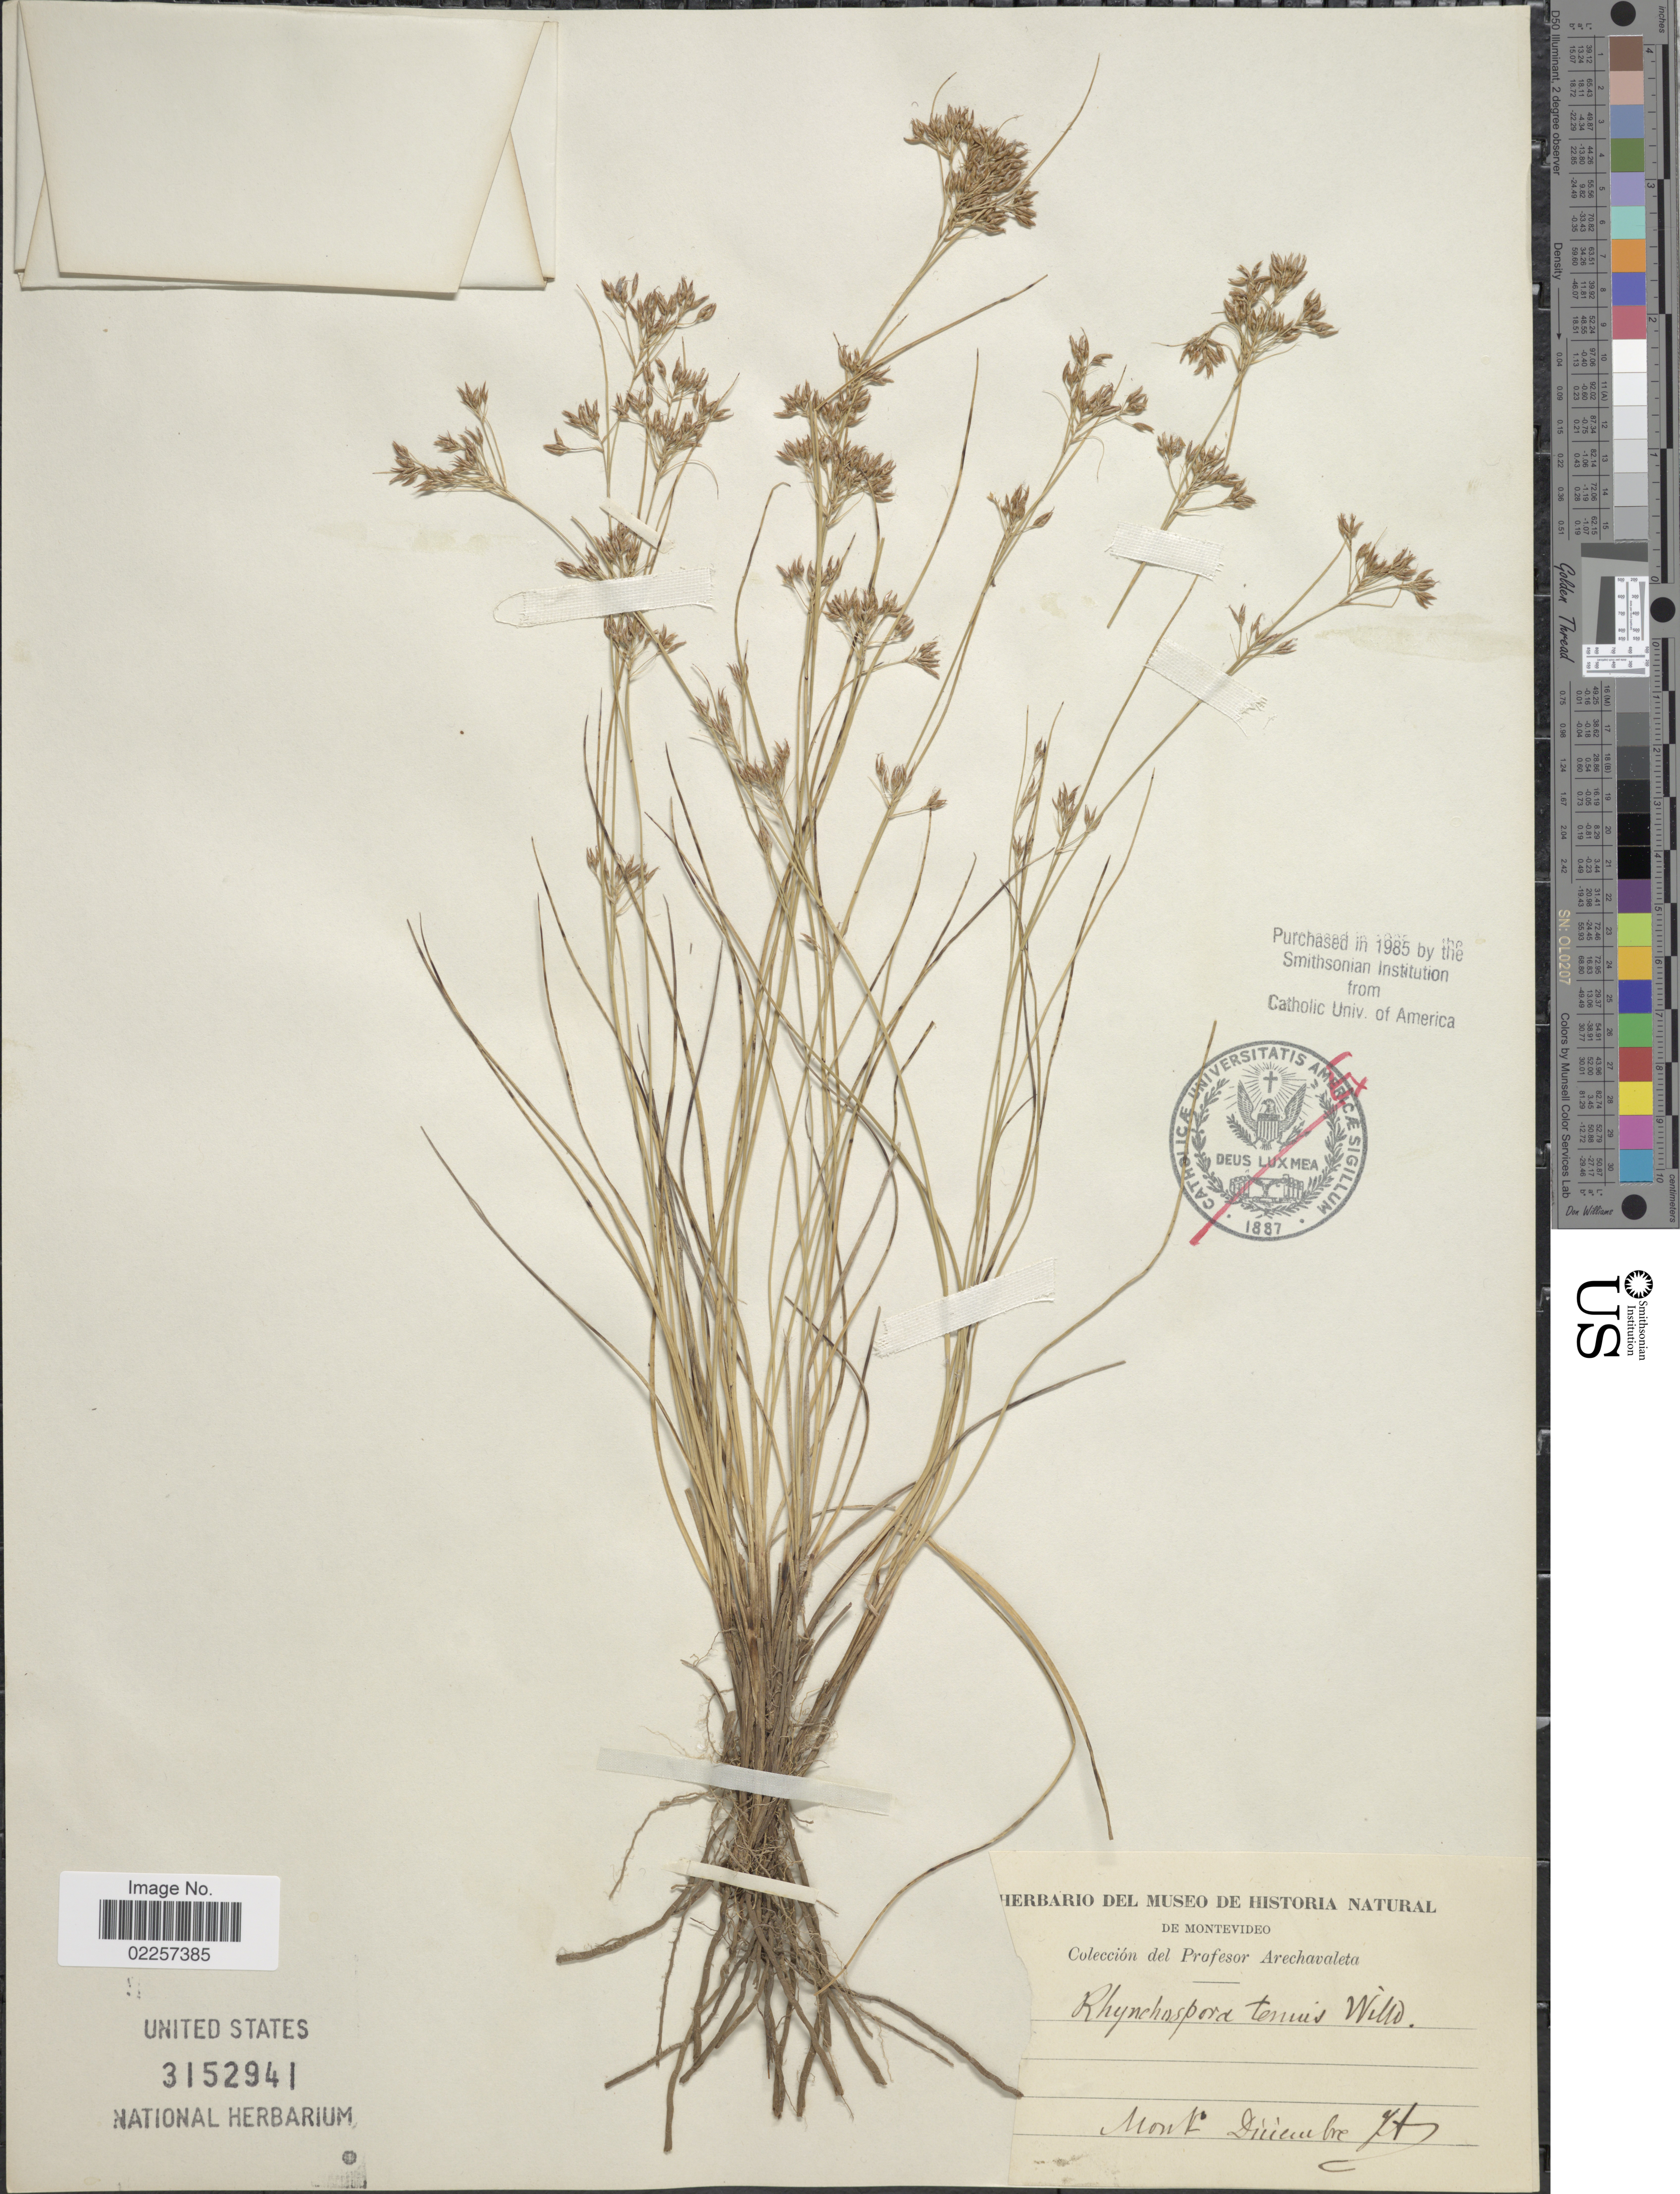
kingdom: Plantae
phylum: Tracheophyta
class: Liliopsida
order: Poales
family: Cyperaceae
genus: Rhynchospora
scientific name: Rhynchospora tenuis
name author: Link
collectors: J. Arechavaleta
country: Uruguay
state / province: Montevideo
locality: Monto.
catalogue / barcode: US 3152941